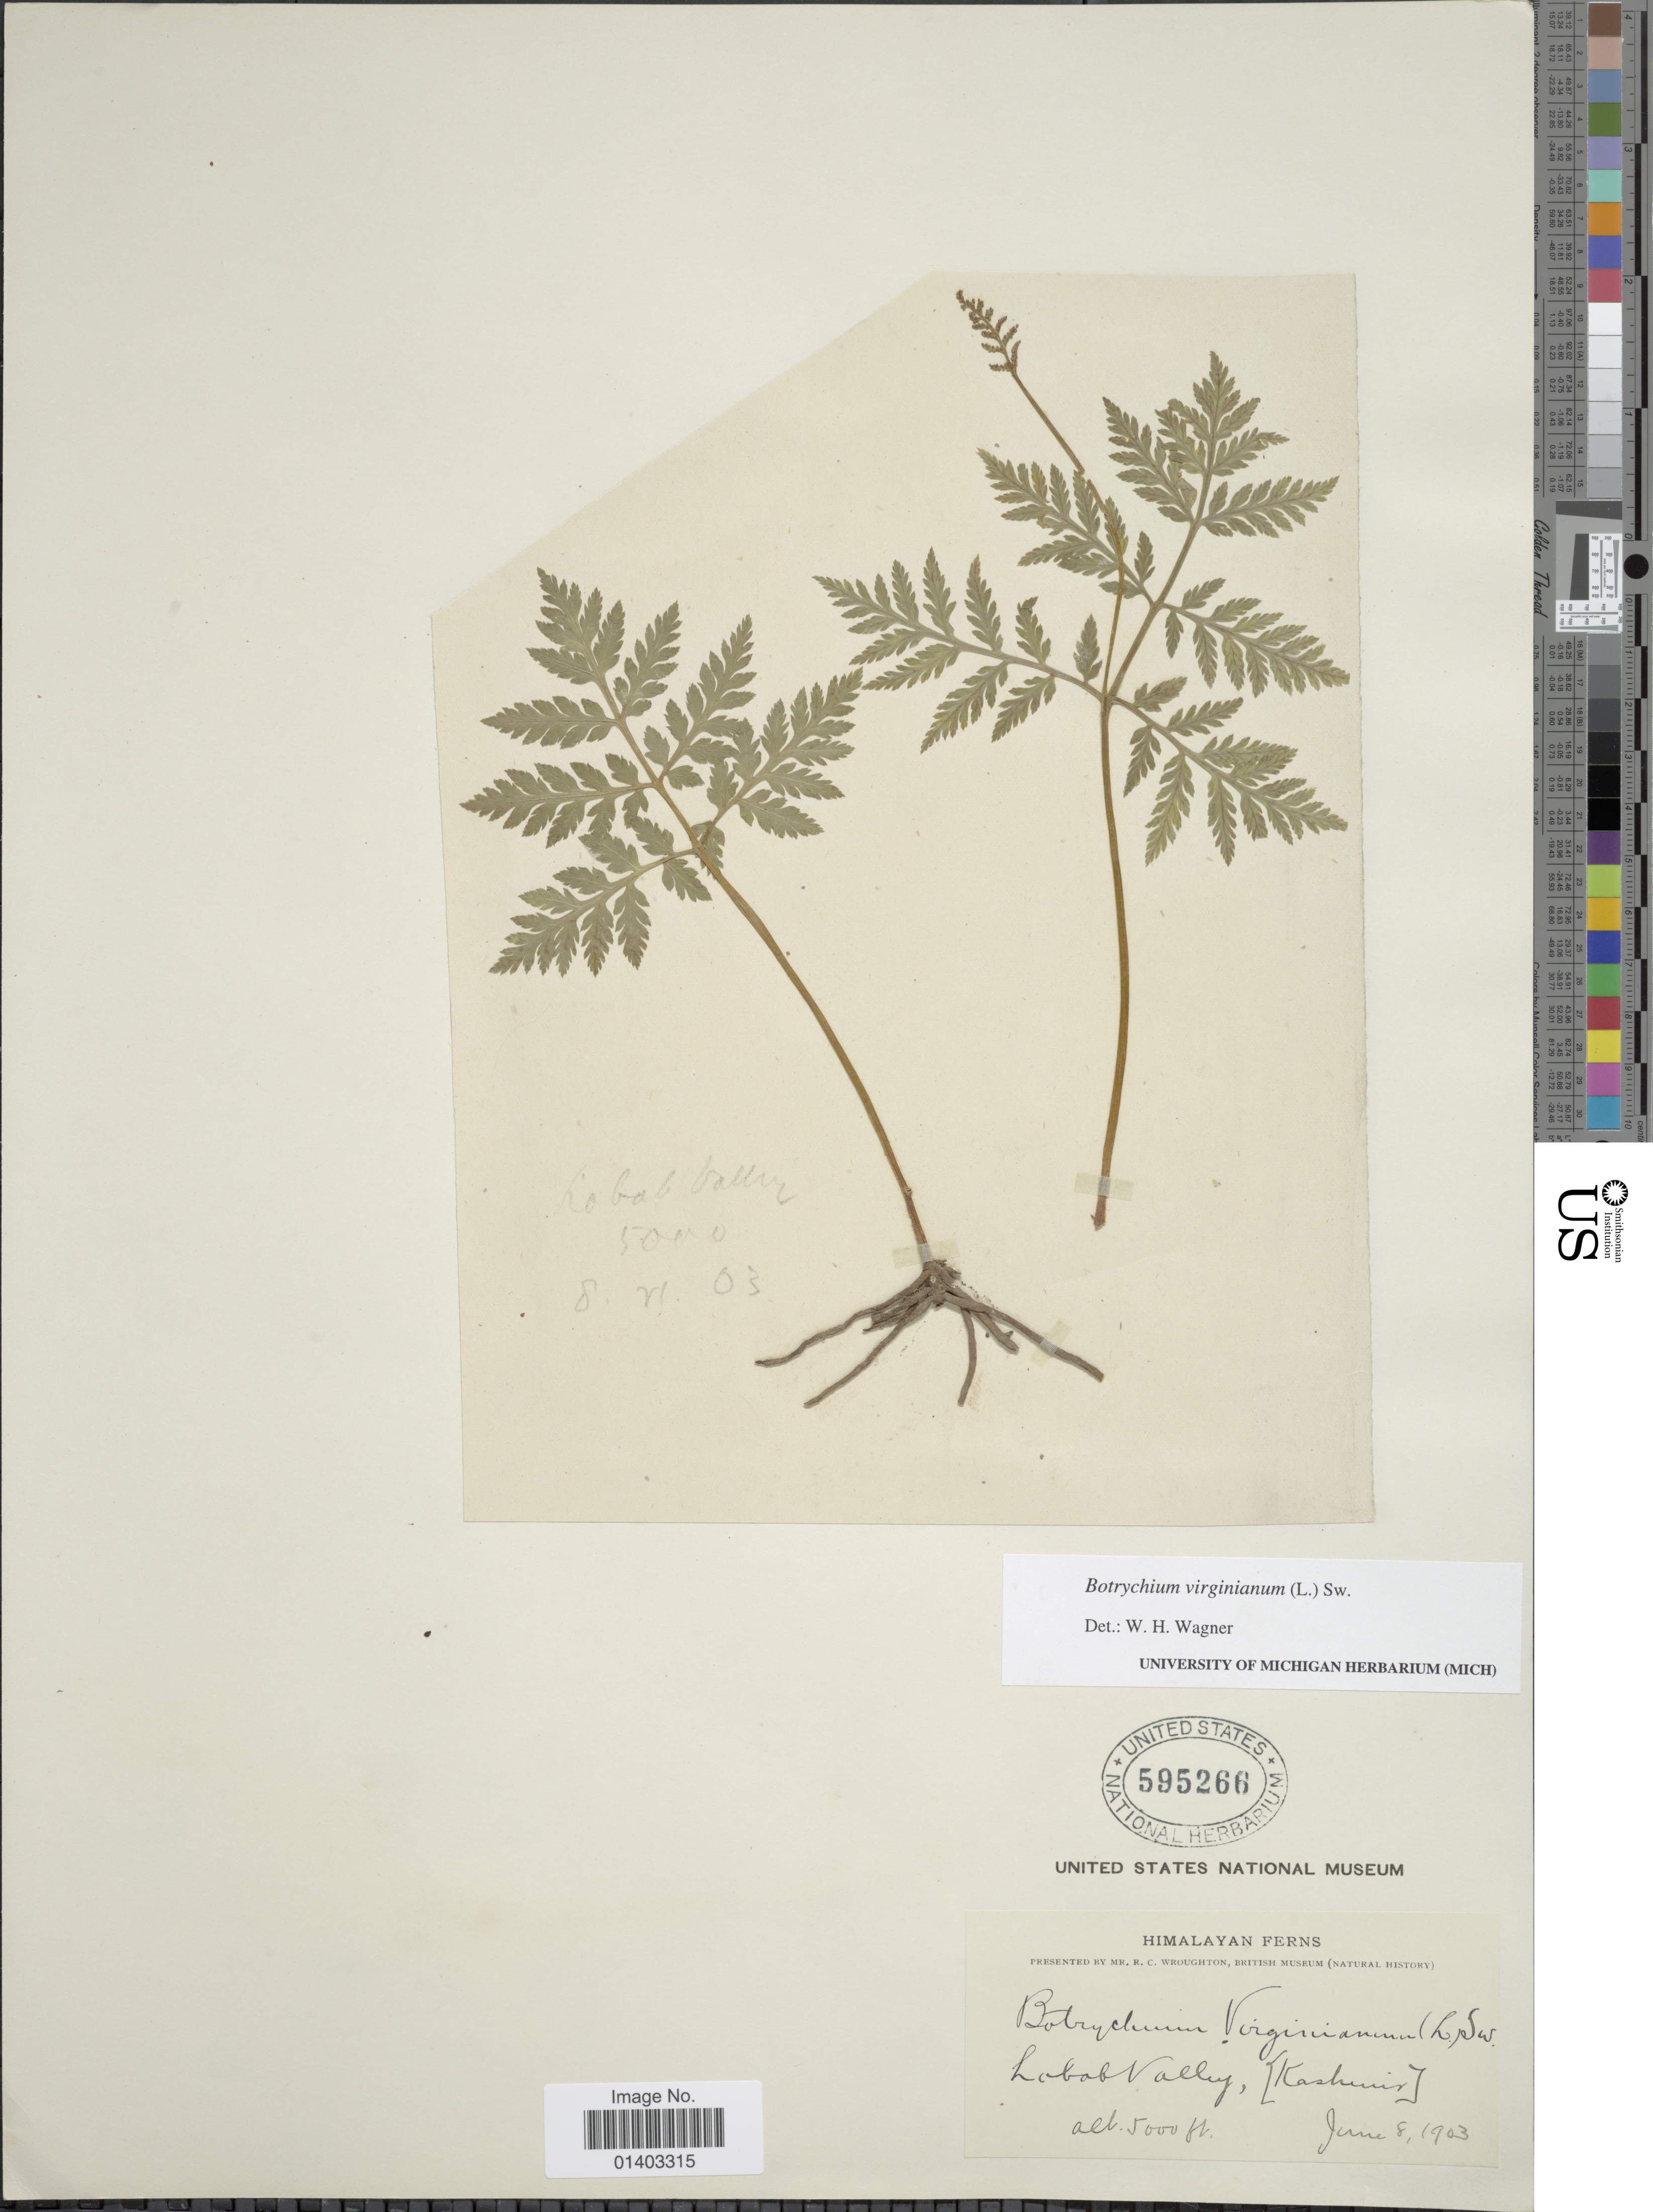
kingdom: Plantae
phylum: Tracheophyta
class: Polypodiopsida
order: Ophioglossales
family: Ophioglossaceae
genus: Botrychium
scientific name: Botrychium virginianum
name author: (L.) Sw.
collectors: R. Wroughton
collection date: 1903-06-08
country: India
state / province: Jammu and Kashmir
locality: Himalayan Ferns, Lolab Valley, Kashmir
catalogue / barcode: US 595266